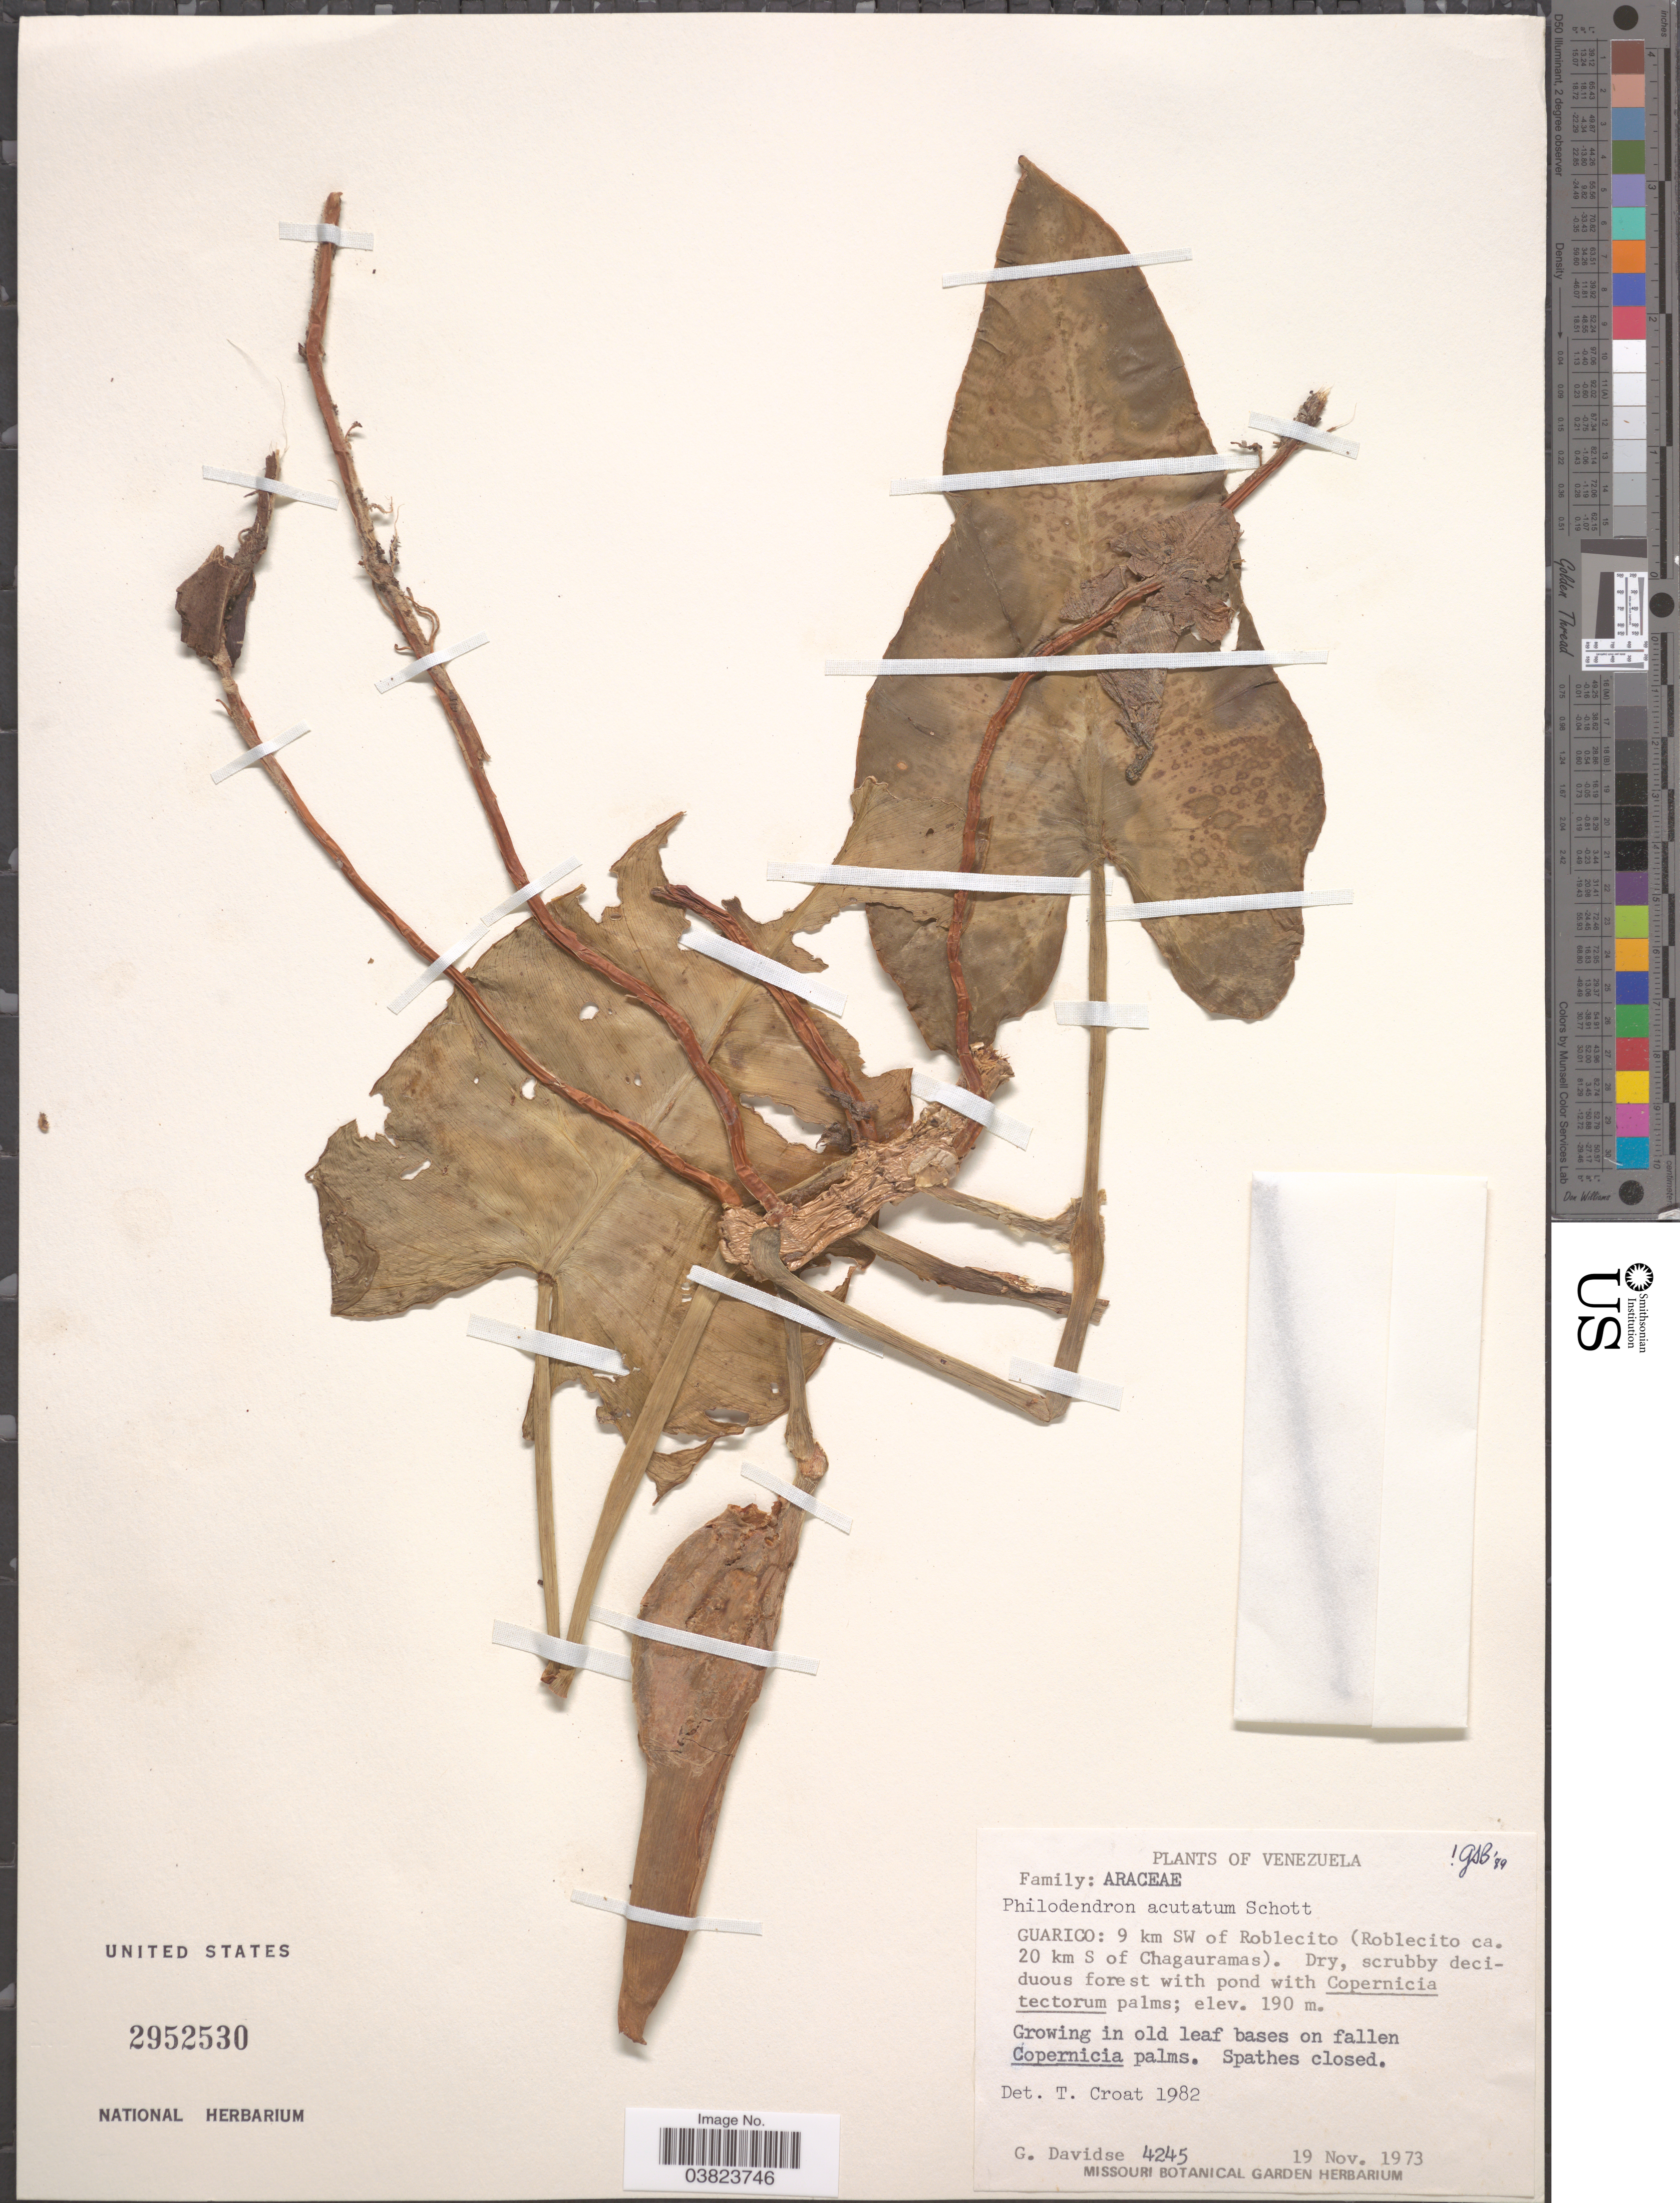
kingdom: Plantae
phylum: Tracheophyta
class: Liliopsida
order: Alismatales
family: Araceae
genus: Philodendron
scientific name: Philodendron acutatum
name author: Schott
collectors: G. Davidse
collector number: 4245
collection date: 1973-11-19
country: Venezuela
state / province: Guarico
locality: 9 km SW of Roblecito (Roblecito ca. 20 km S of Chagauramas). In old leaf bases on fallen Copernicia palms.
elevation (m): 190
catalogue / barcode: US 2952530